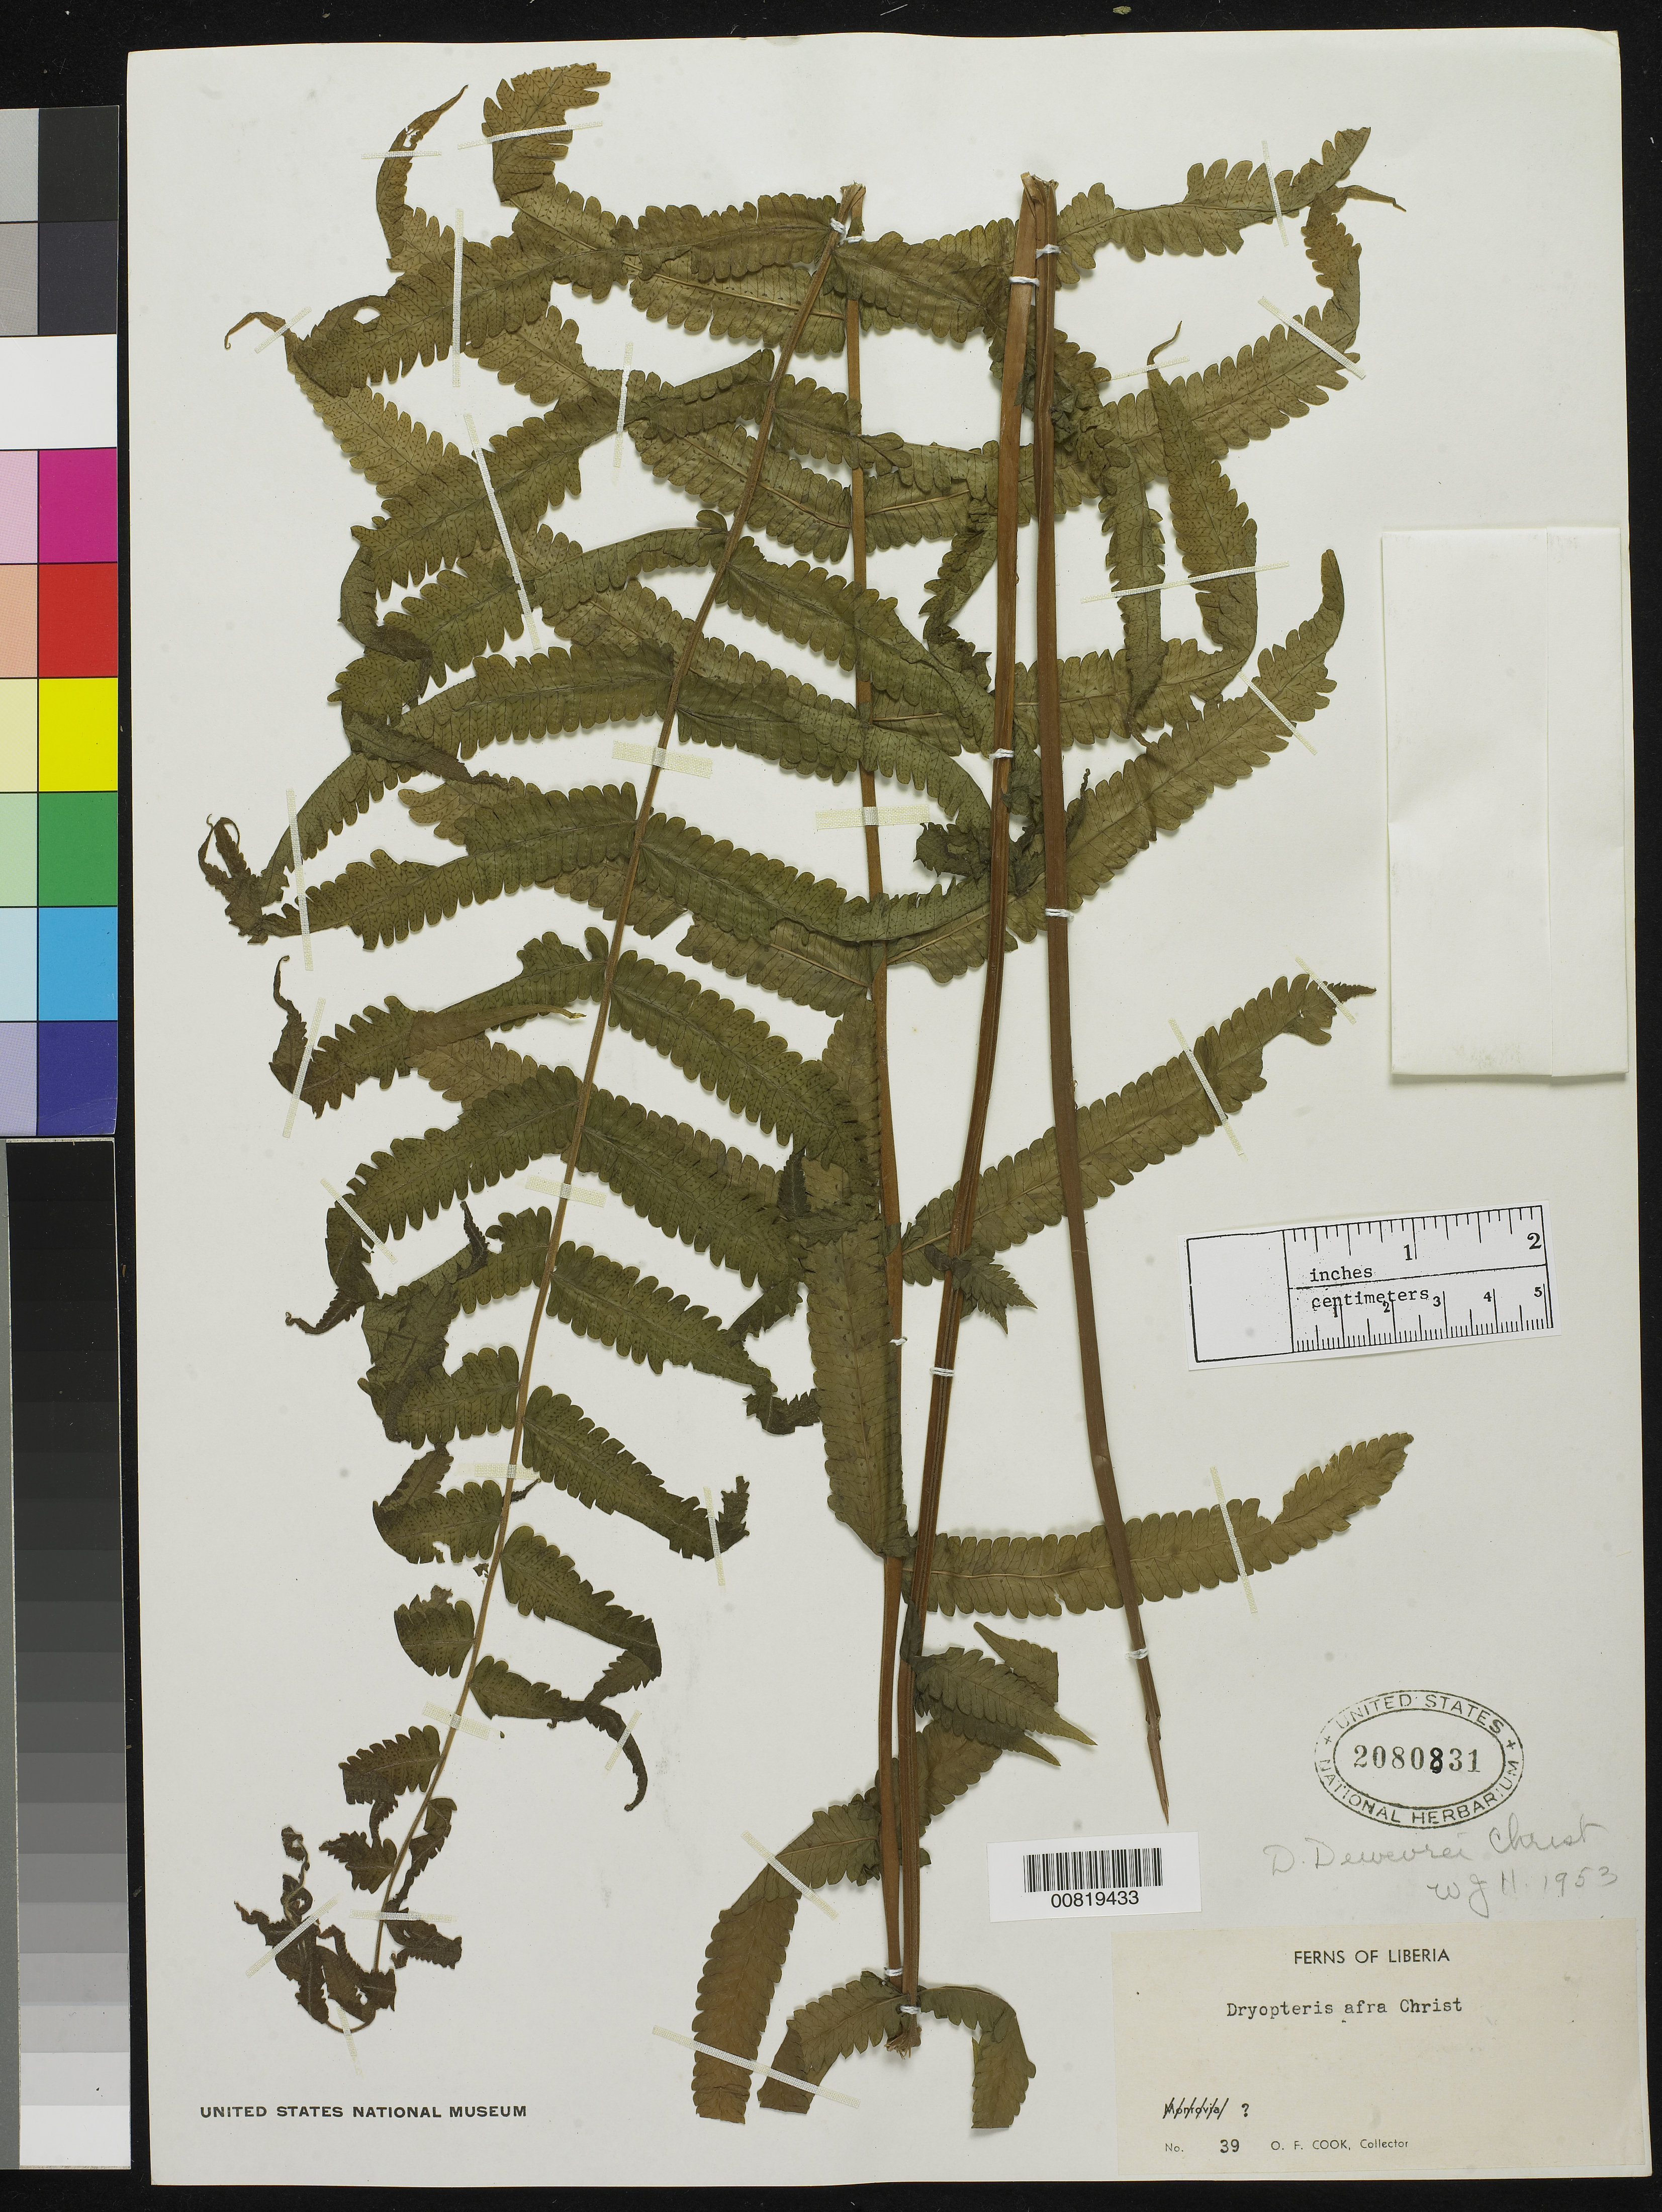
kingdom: Plantae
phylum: Tracheophyta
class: Polypodiopsida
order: Polypodiales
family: Thelypteridaceae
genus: Pneumatopteris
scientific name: Pneumatopteris afra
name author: (Christ) Holttum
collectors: O. F. Cook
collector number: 39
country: Liberia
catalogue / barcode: US 2080831